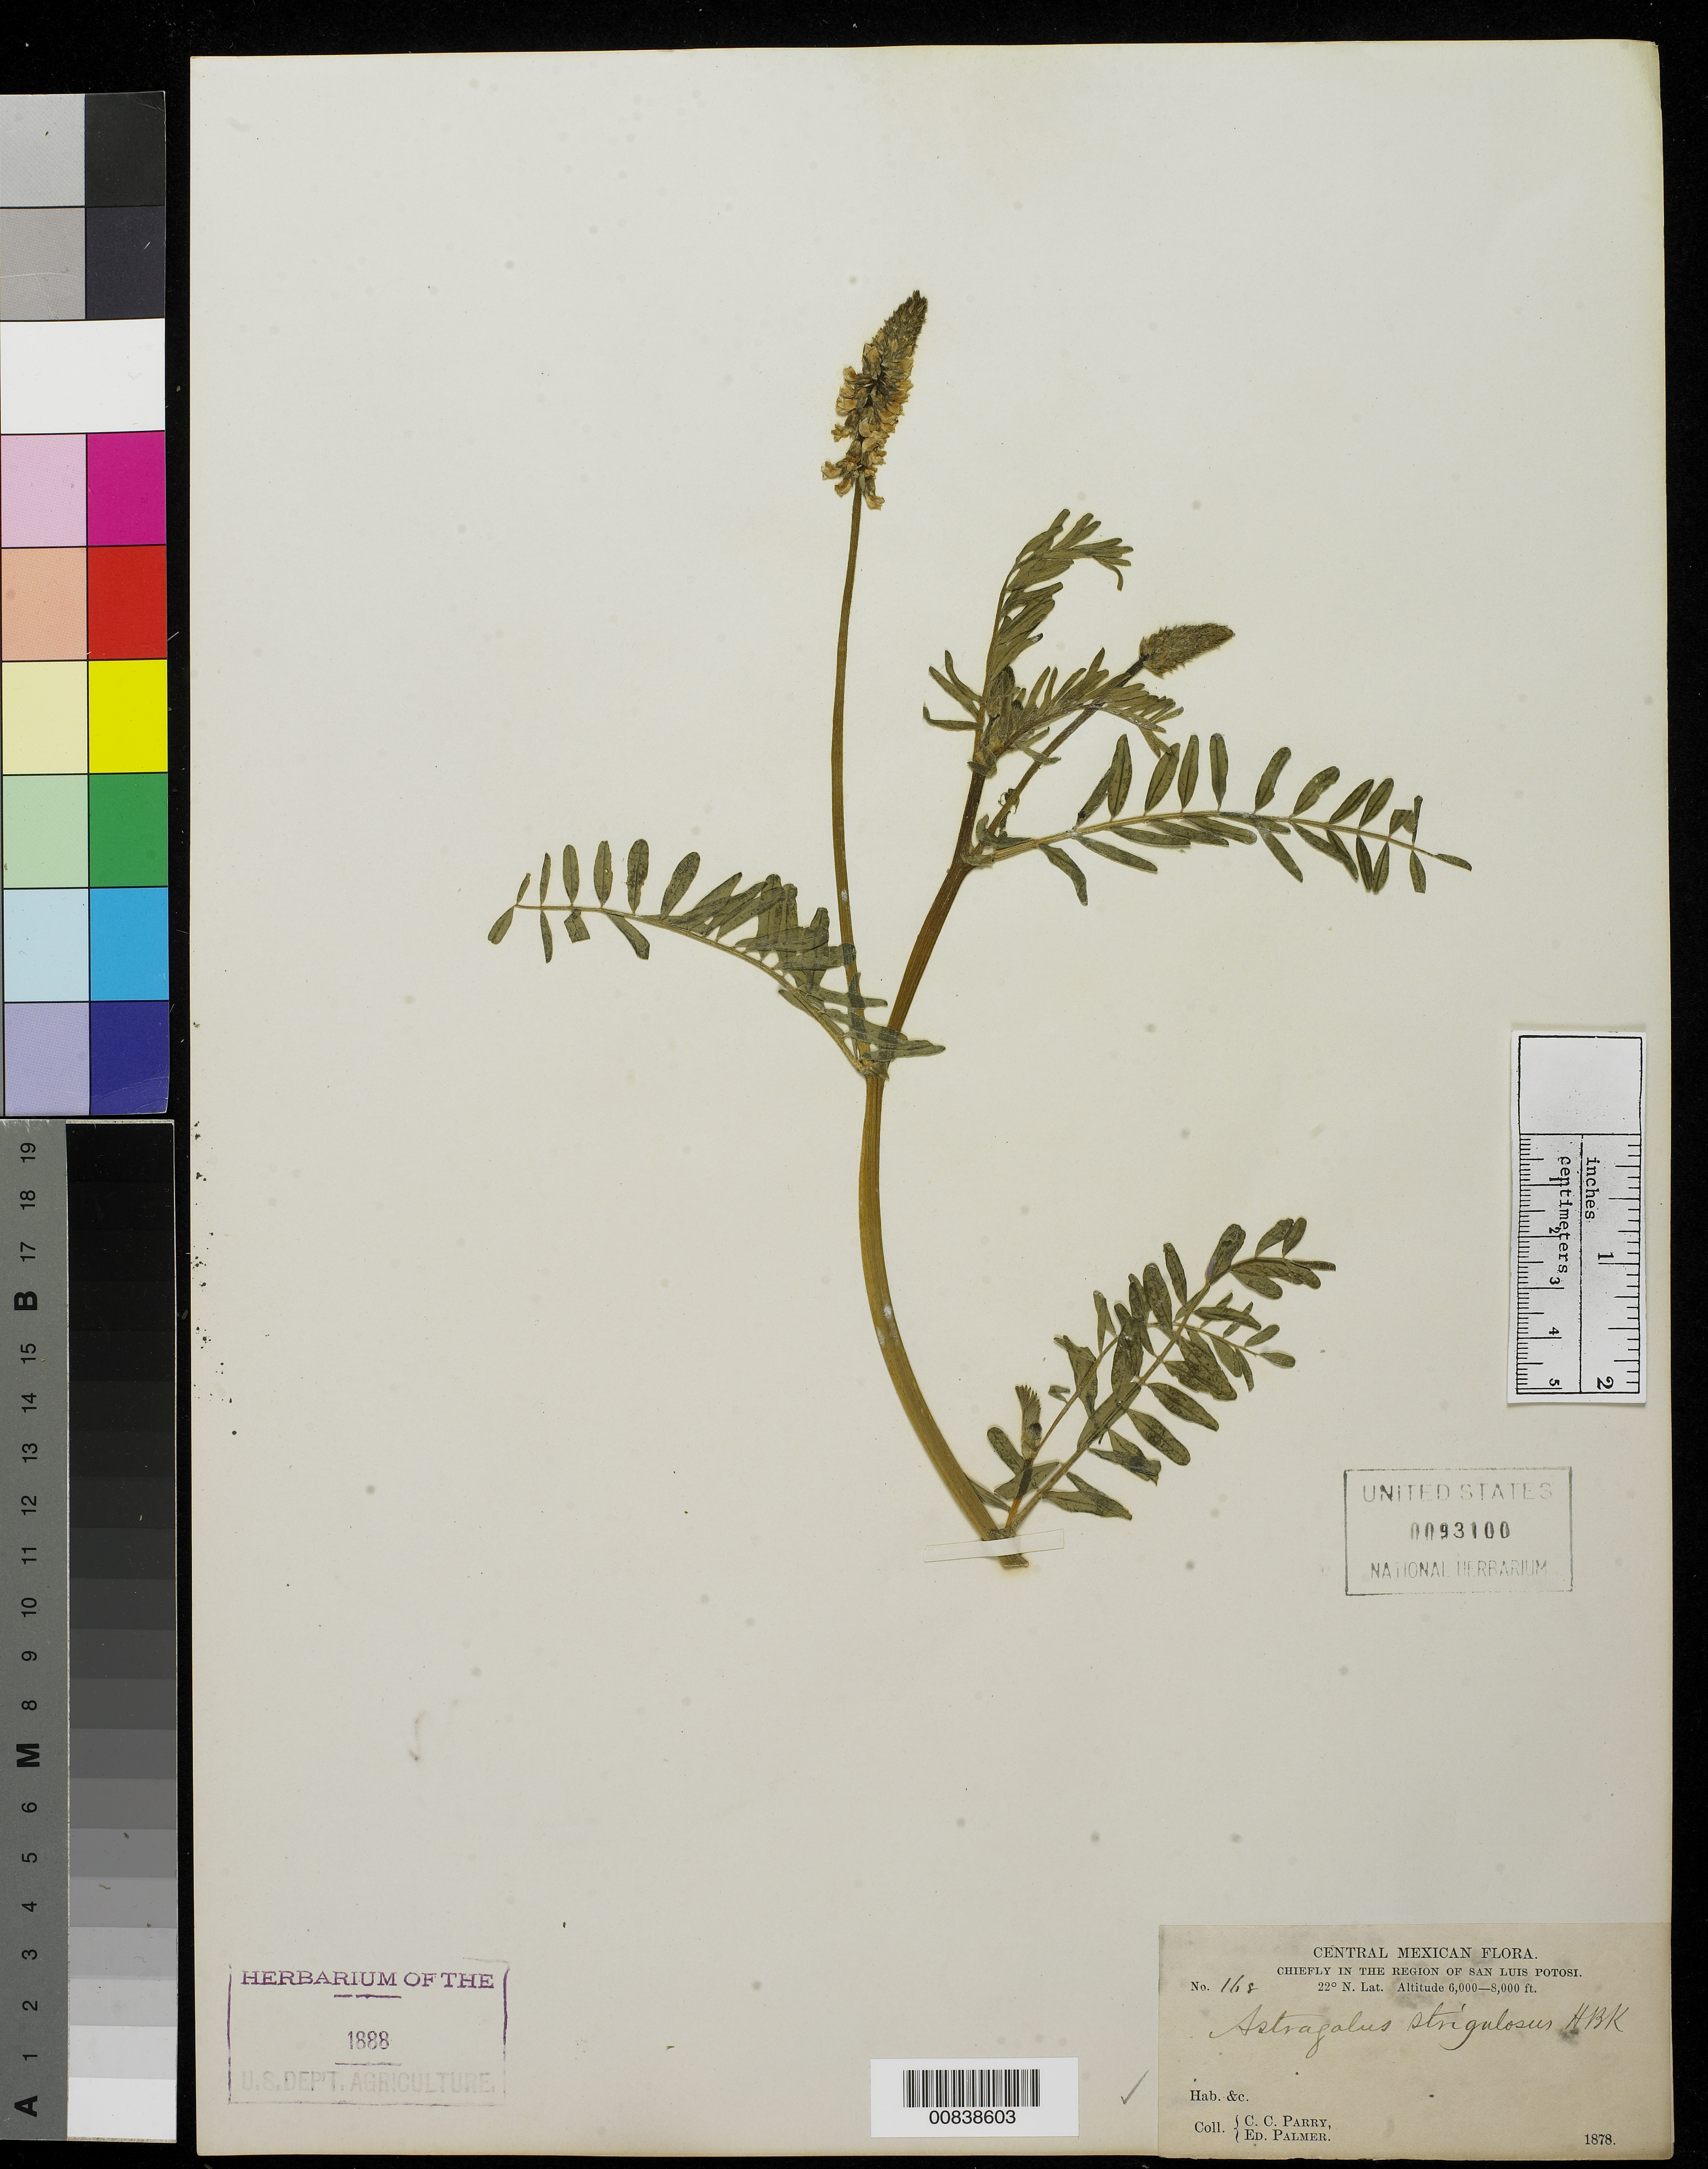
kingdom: Plantae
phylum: Tracheophyta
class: Magnoliopsida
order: Fabales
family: Fabaceae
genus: Astragalus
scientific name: Astragalus strigulosus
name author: Kunth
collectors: C. C. Parry & E. Palmer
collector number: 168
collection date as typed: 1878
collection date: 1878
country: Mexico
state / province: San Luis Potosí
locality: Chiefly in the region of San Luis Potosí.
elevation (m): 1829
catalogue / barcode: US 93100